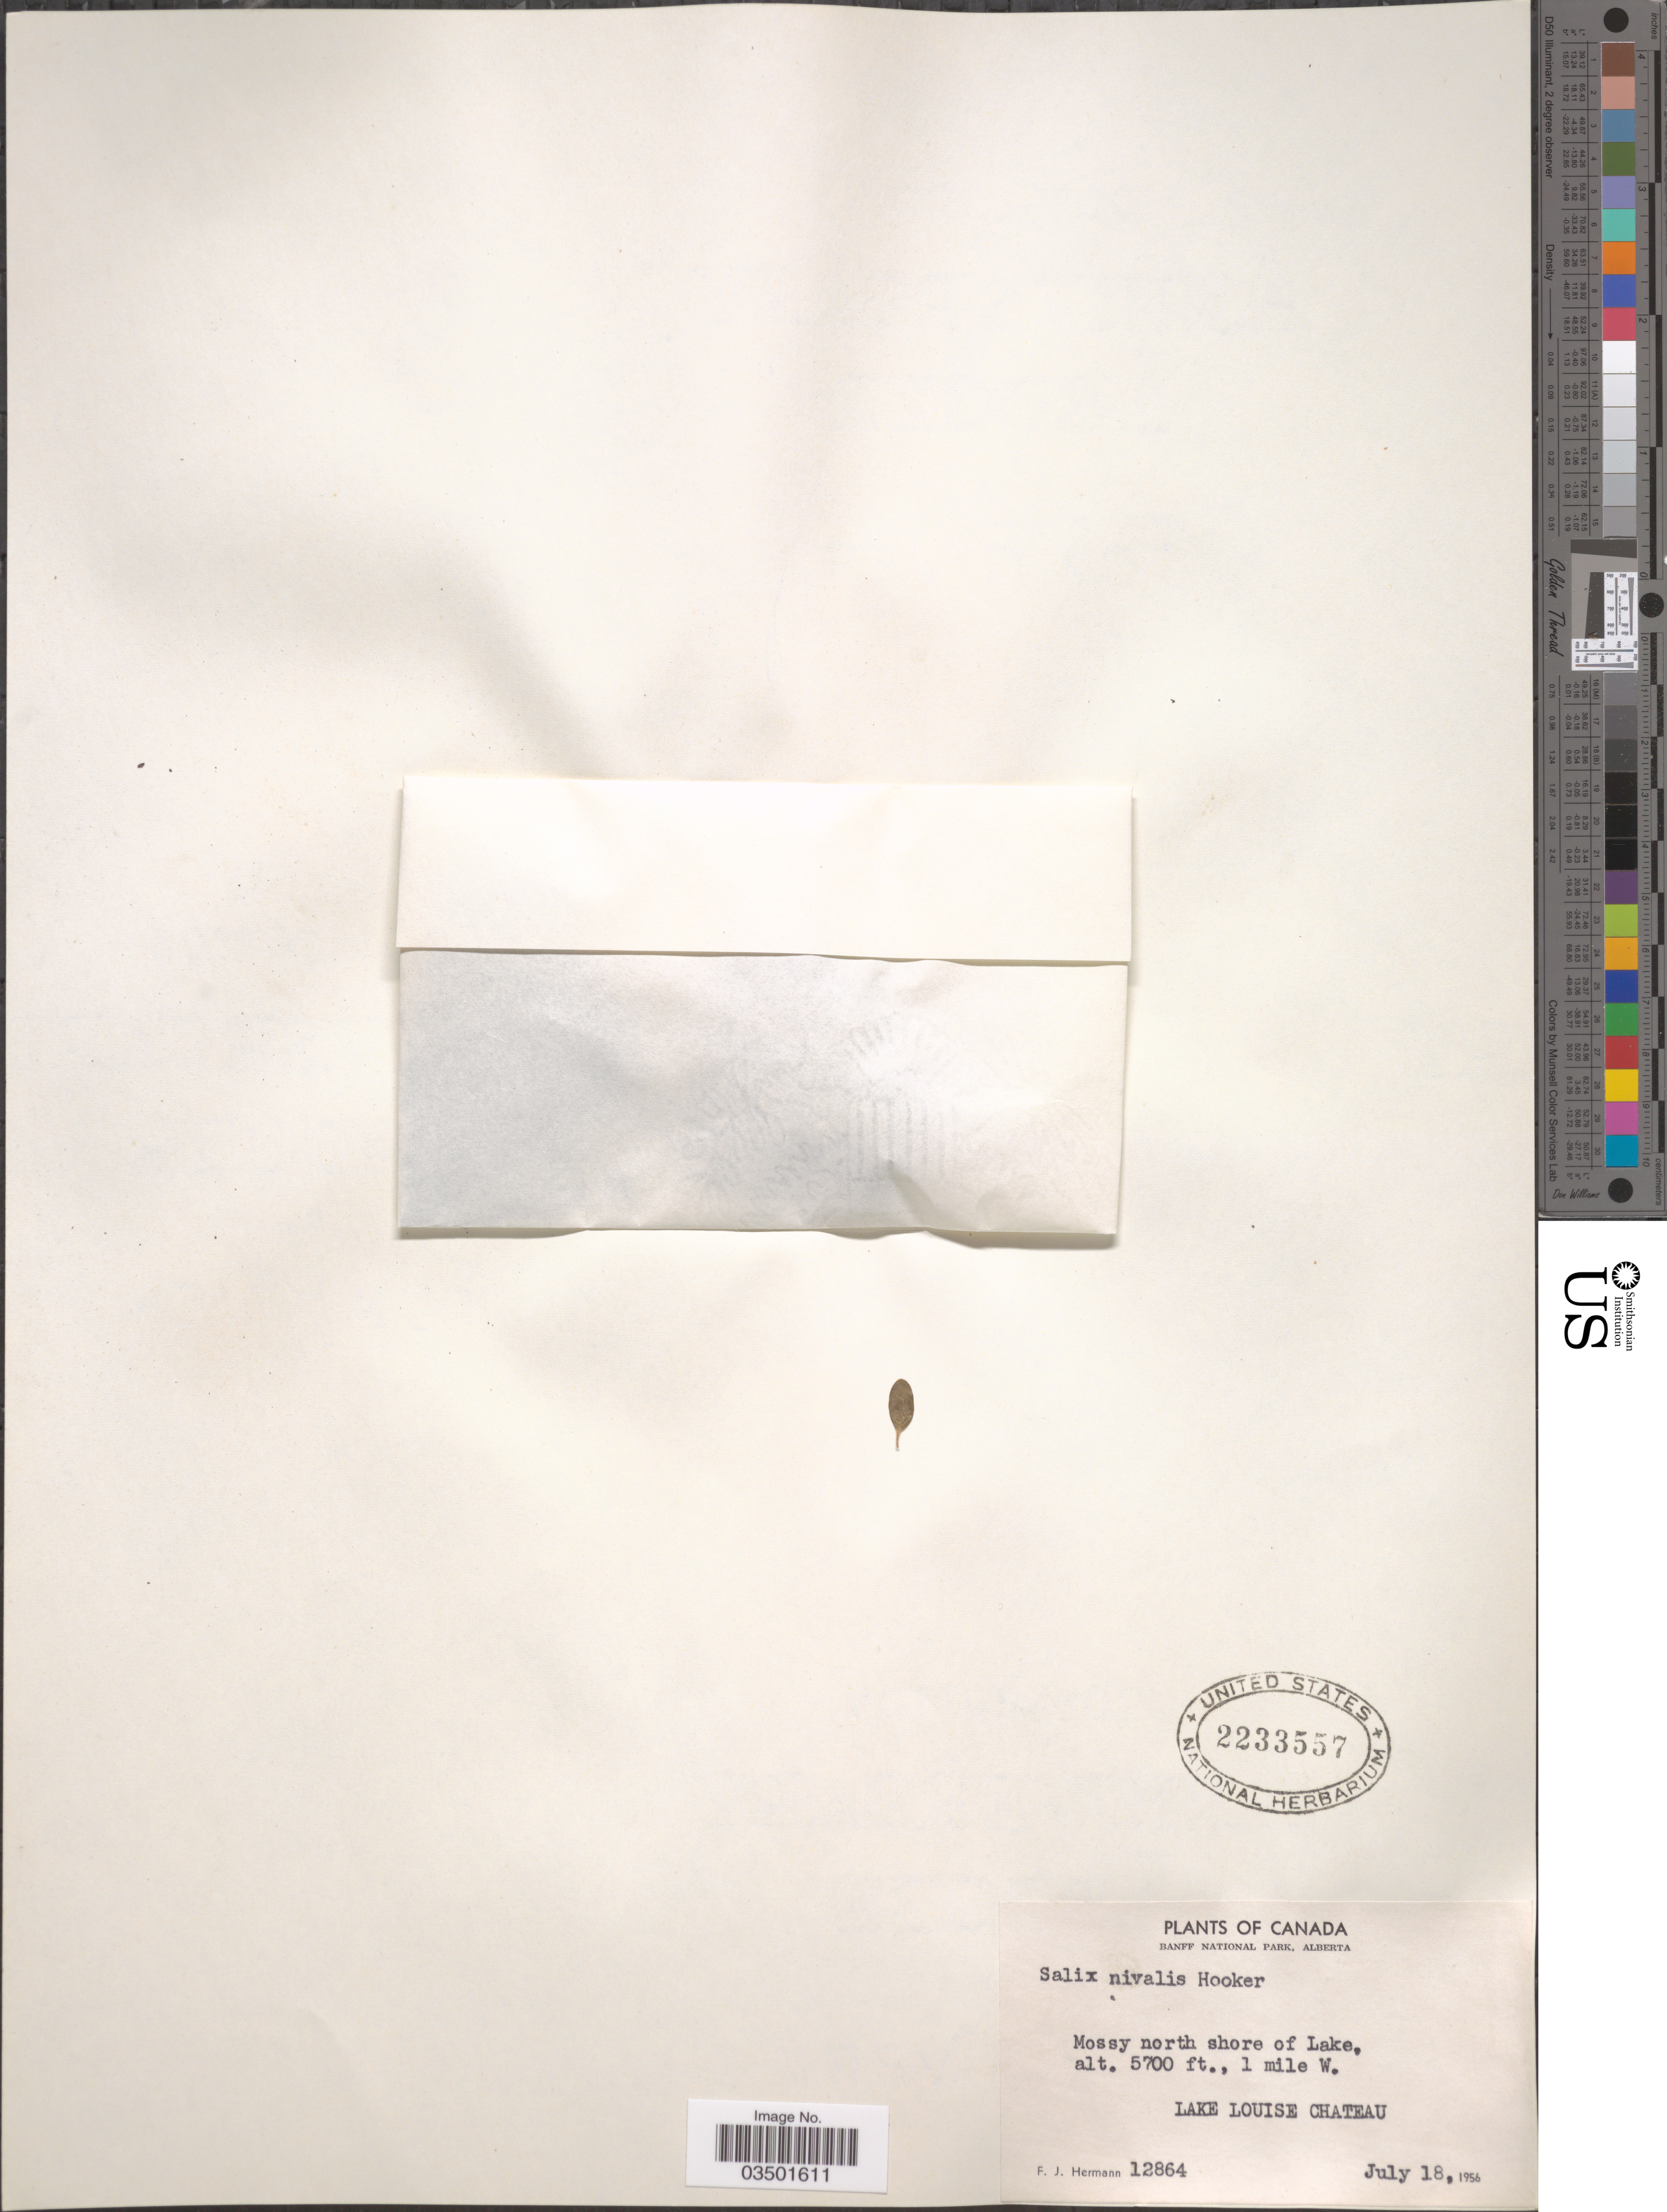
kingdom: Plantae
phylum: Tracheophyta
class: Magnoliopsida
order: Malpighiales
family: Salicaceae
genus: Salix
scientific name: Salix nivalis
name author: Hook.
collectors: F. J. Hermann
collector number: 12864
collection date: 1956-07-18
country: Canada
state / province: Alberta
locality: Banff National Park. Mossy north shore of Lake, 1 mile W. Lake Louise Chateau.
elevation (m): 1737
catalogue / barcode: US 2233557